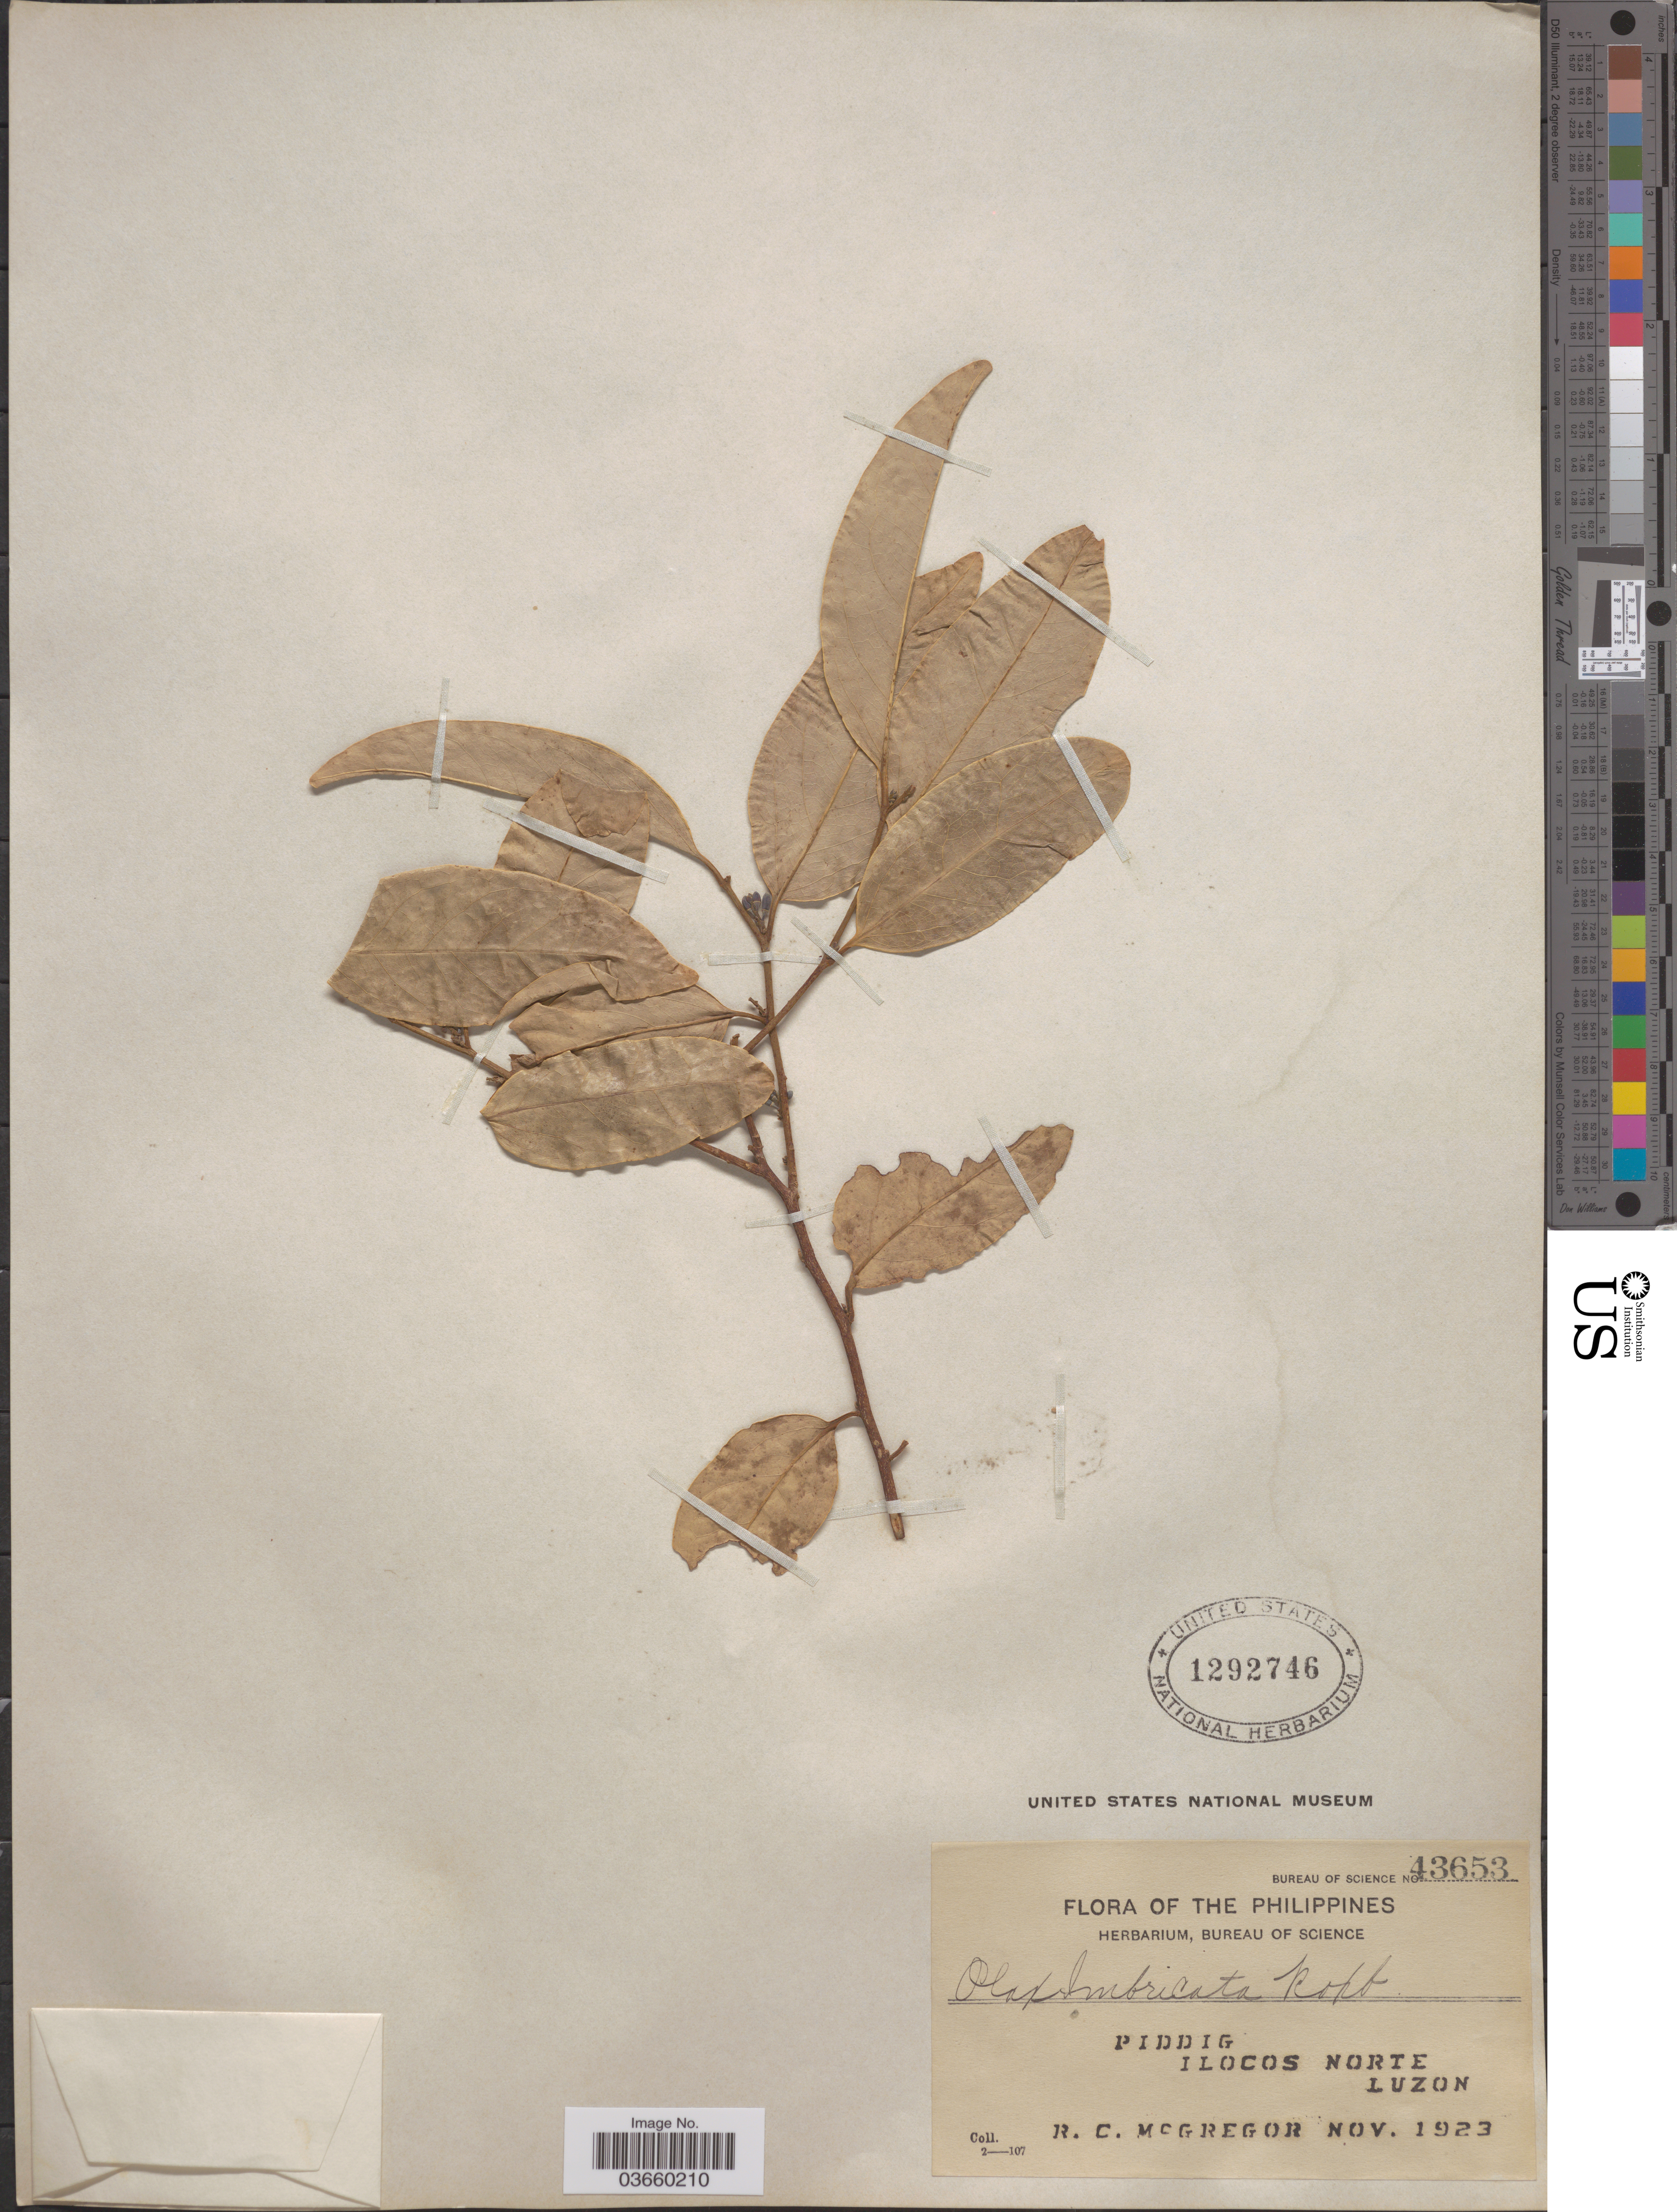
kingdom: Plantae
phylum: Tracheophyta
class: Magnoliopsida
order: Santalales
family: Olacaceae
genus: Olax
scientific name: Olax imbricata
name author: Roxb.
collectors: R. C. McGregor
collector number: Bureau of Science 43653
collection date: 1923-11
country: Philippines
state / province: Ilocos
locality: Piddig, Norte Luzon.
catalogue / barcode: US 1292746